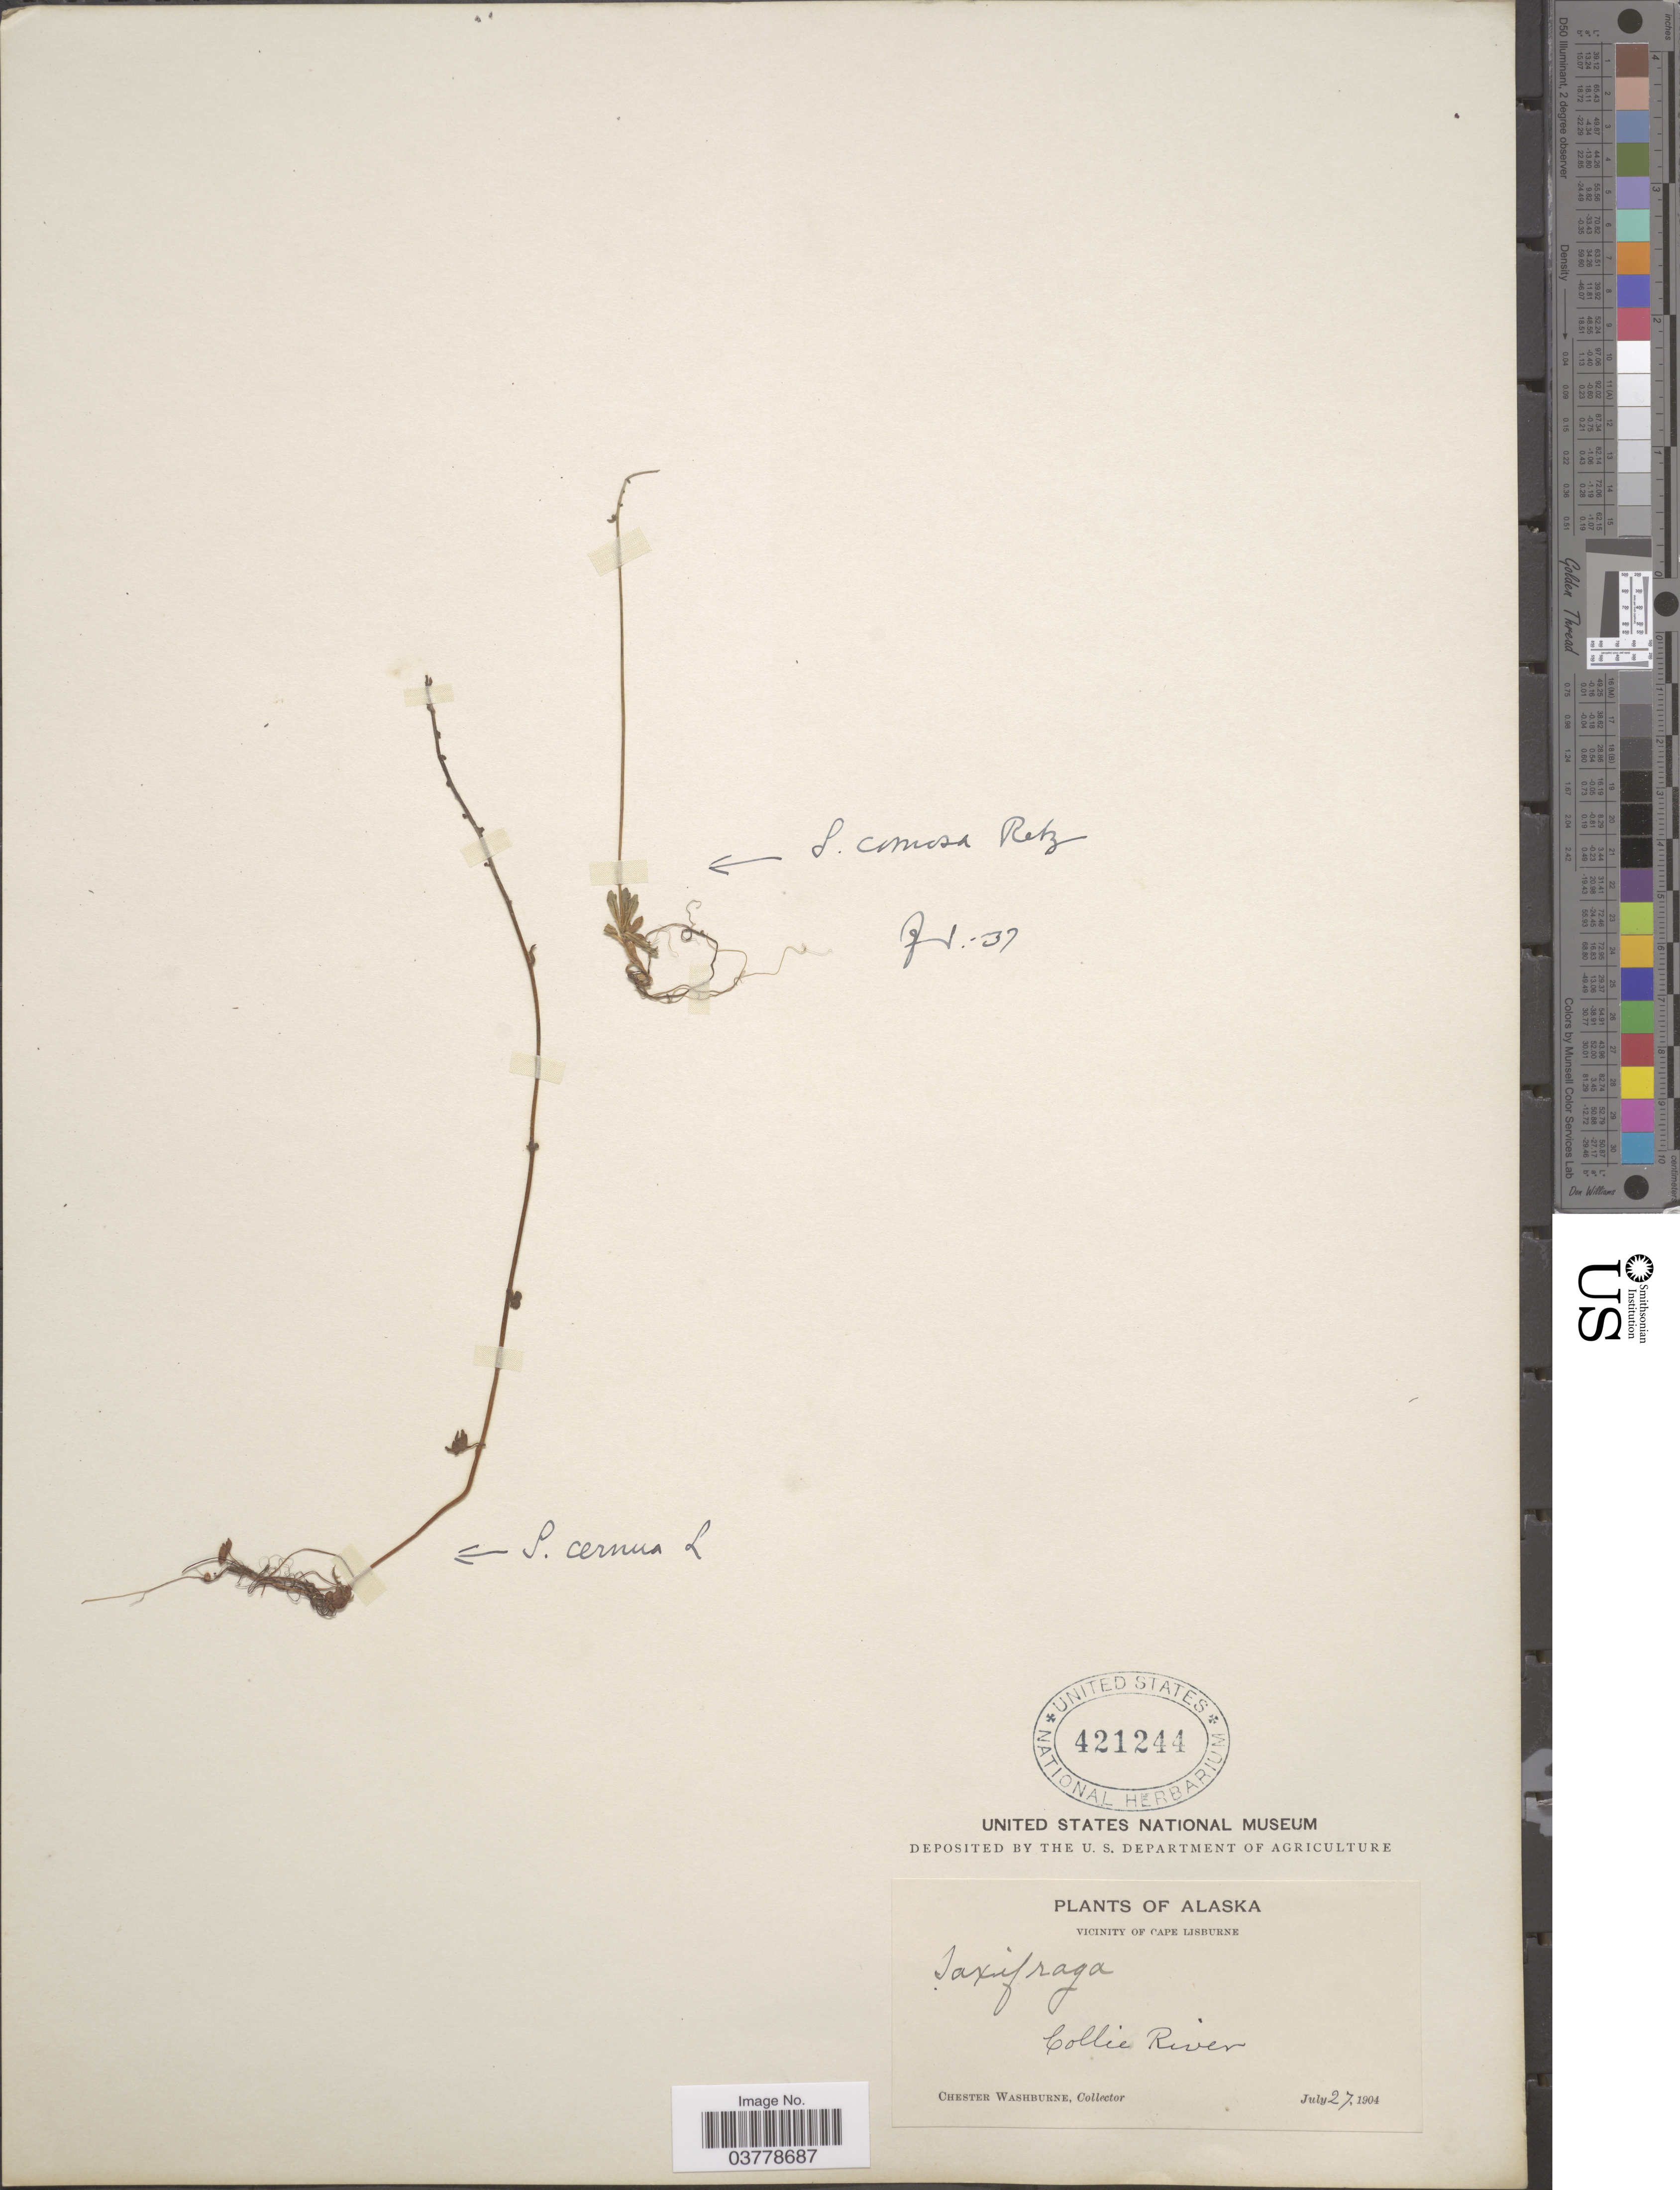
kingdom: Plantae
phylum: Tracheophyta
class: Magnoliopsida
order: Saxifragales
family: Saxifragaceae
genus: Saxifraga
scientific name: Saxifraga cernua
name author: L.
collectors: C. Washburne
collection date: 1904-07-27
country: United States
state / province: Alaska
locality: Vicinity of Cape Lisburne. Collie River.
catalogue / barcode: US 421244